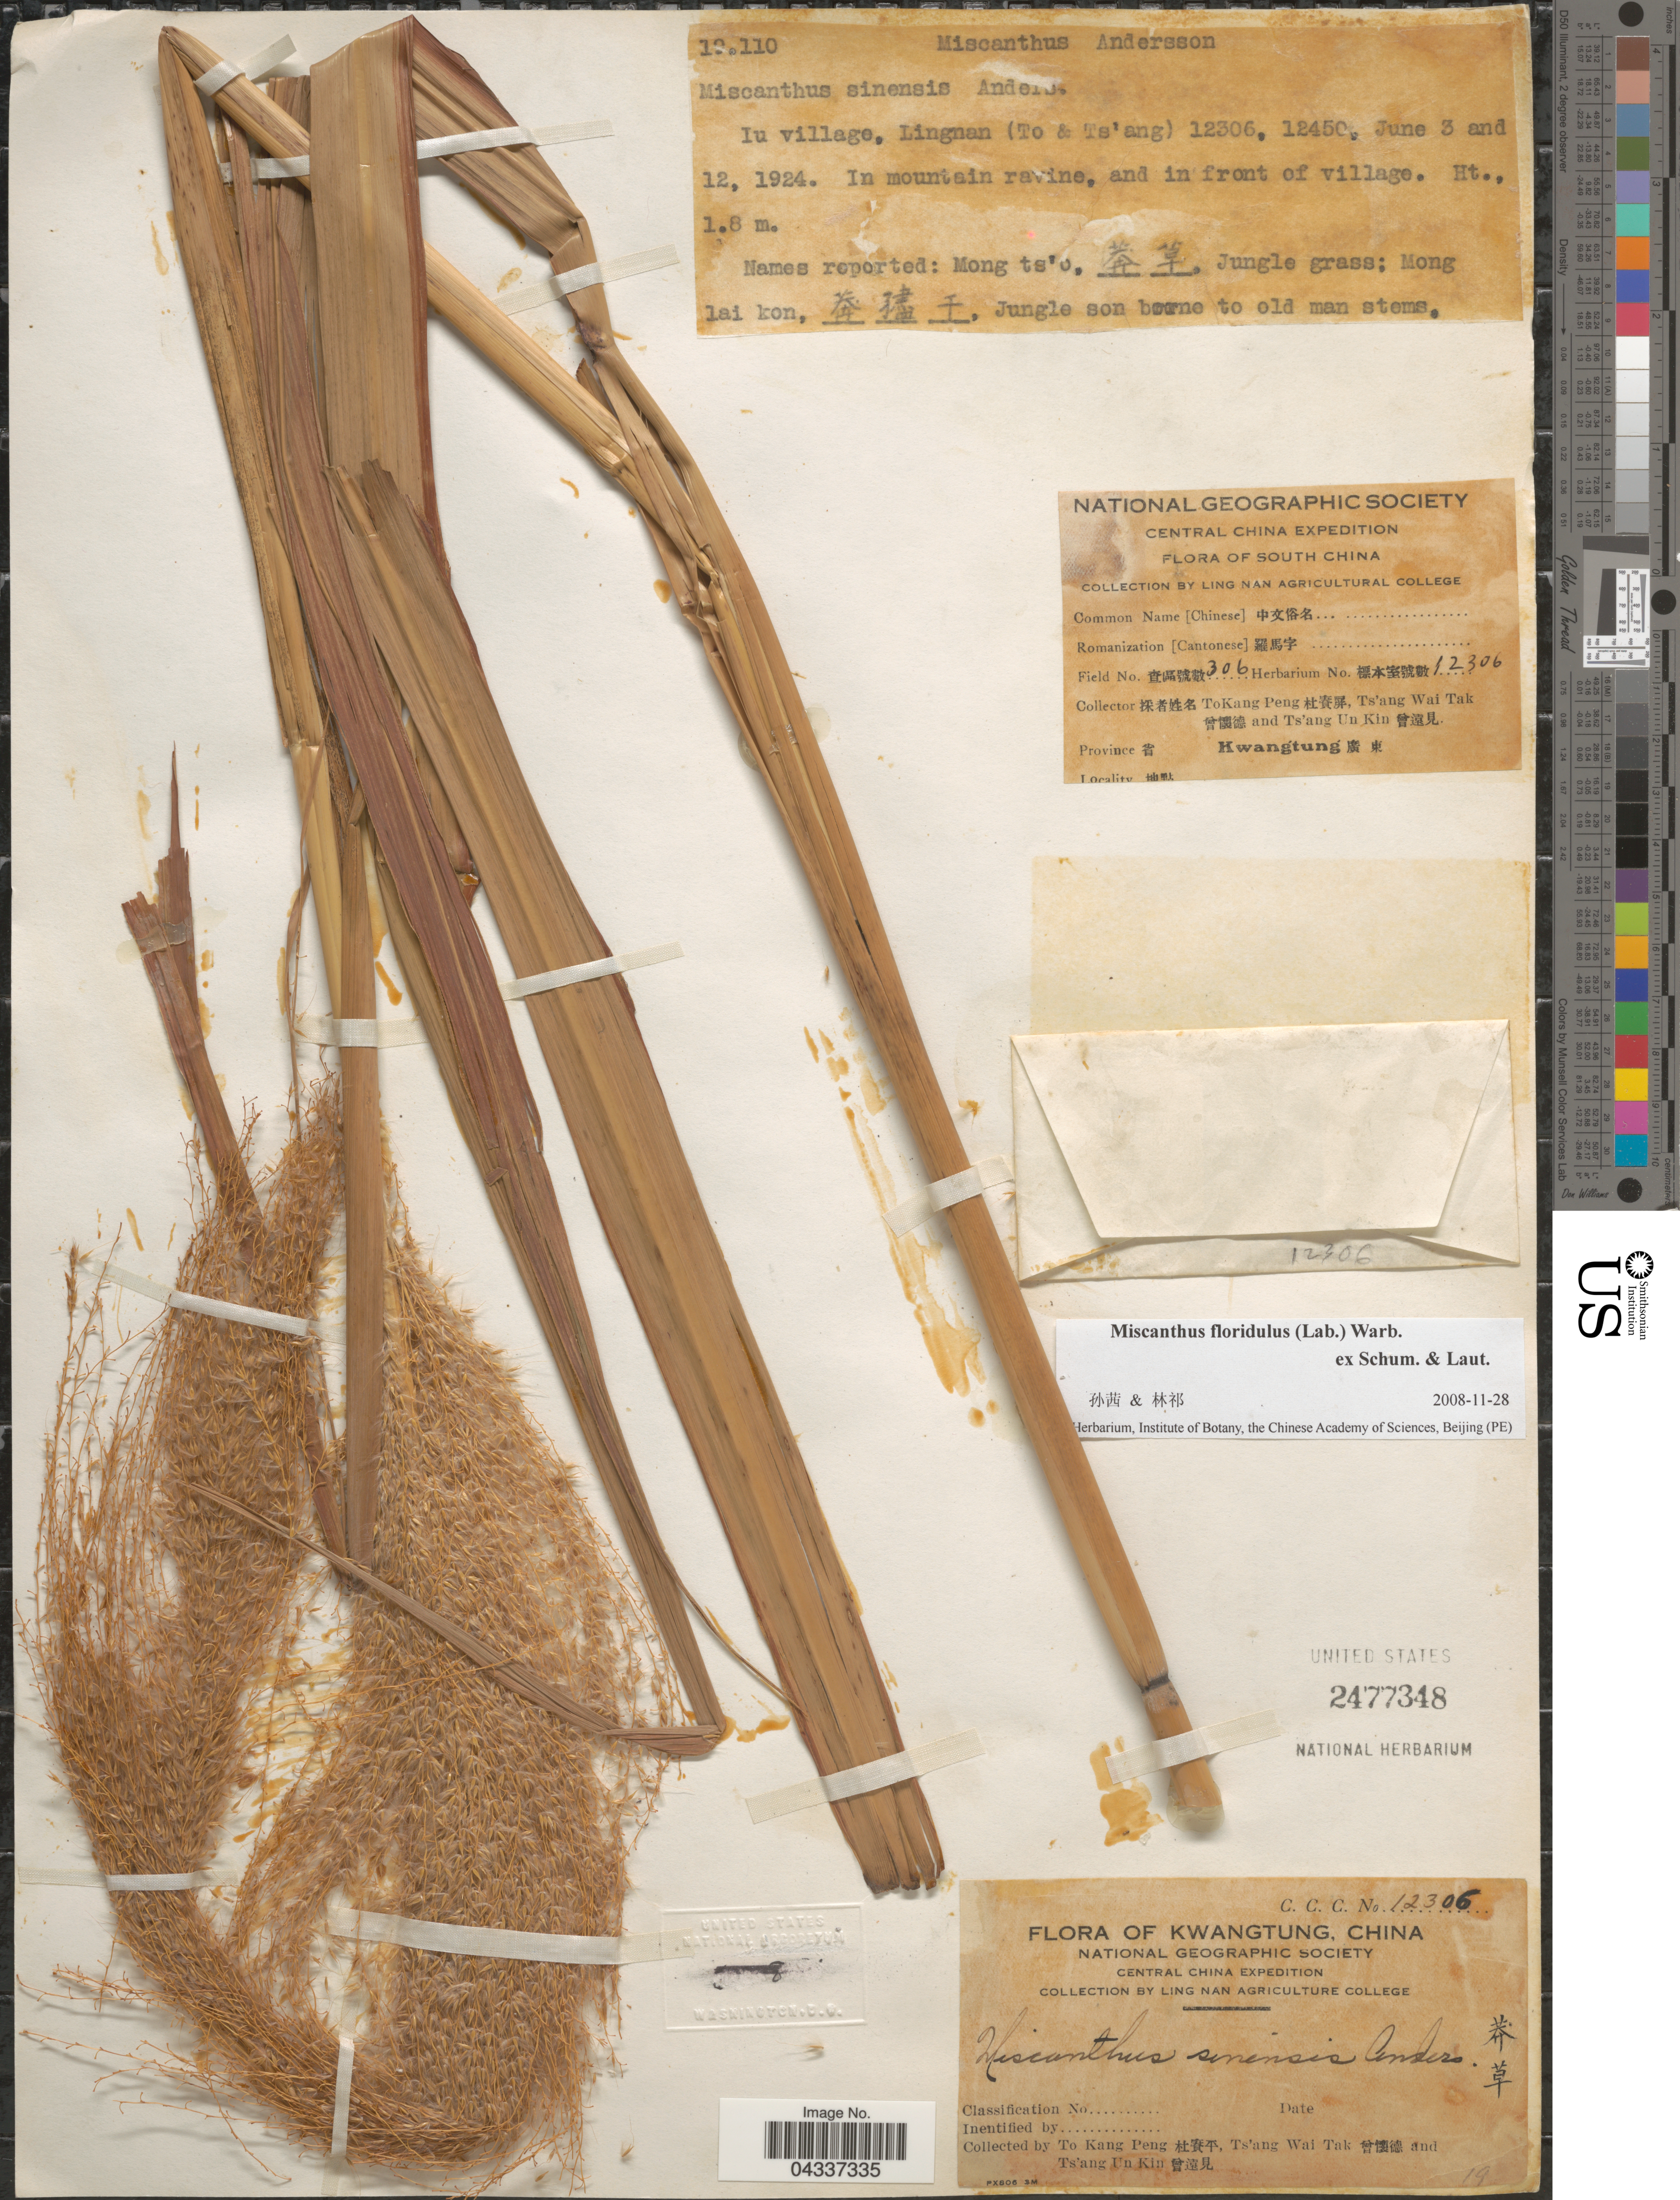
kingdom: Plantae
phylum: Tracheophyta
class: Liliopsida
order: Poales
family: Poaceae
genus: Miscanthus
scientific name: Miscanthus floridulus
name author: (Labill.) Warb.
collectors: T. K. Peng, W. T. Tsang & Ts' Ang Un Kin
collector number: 306/12306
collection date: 1924-06-03/1924-06-12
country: China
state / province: Guangdong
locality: Iu village, Lingnan. South China. Kwangtung. National Geographic Society Central China Expedition.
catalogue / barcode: US 2477348